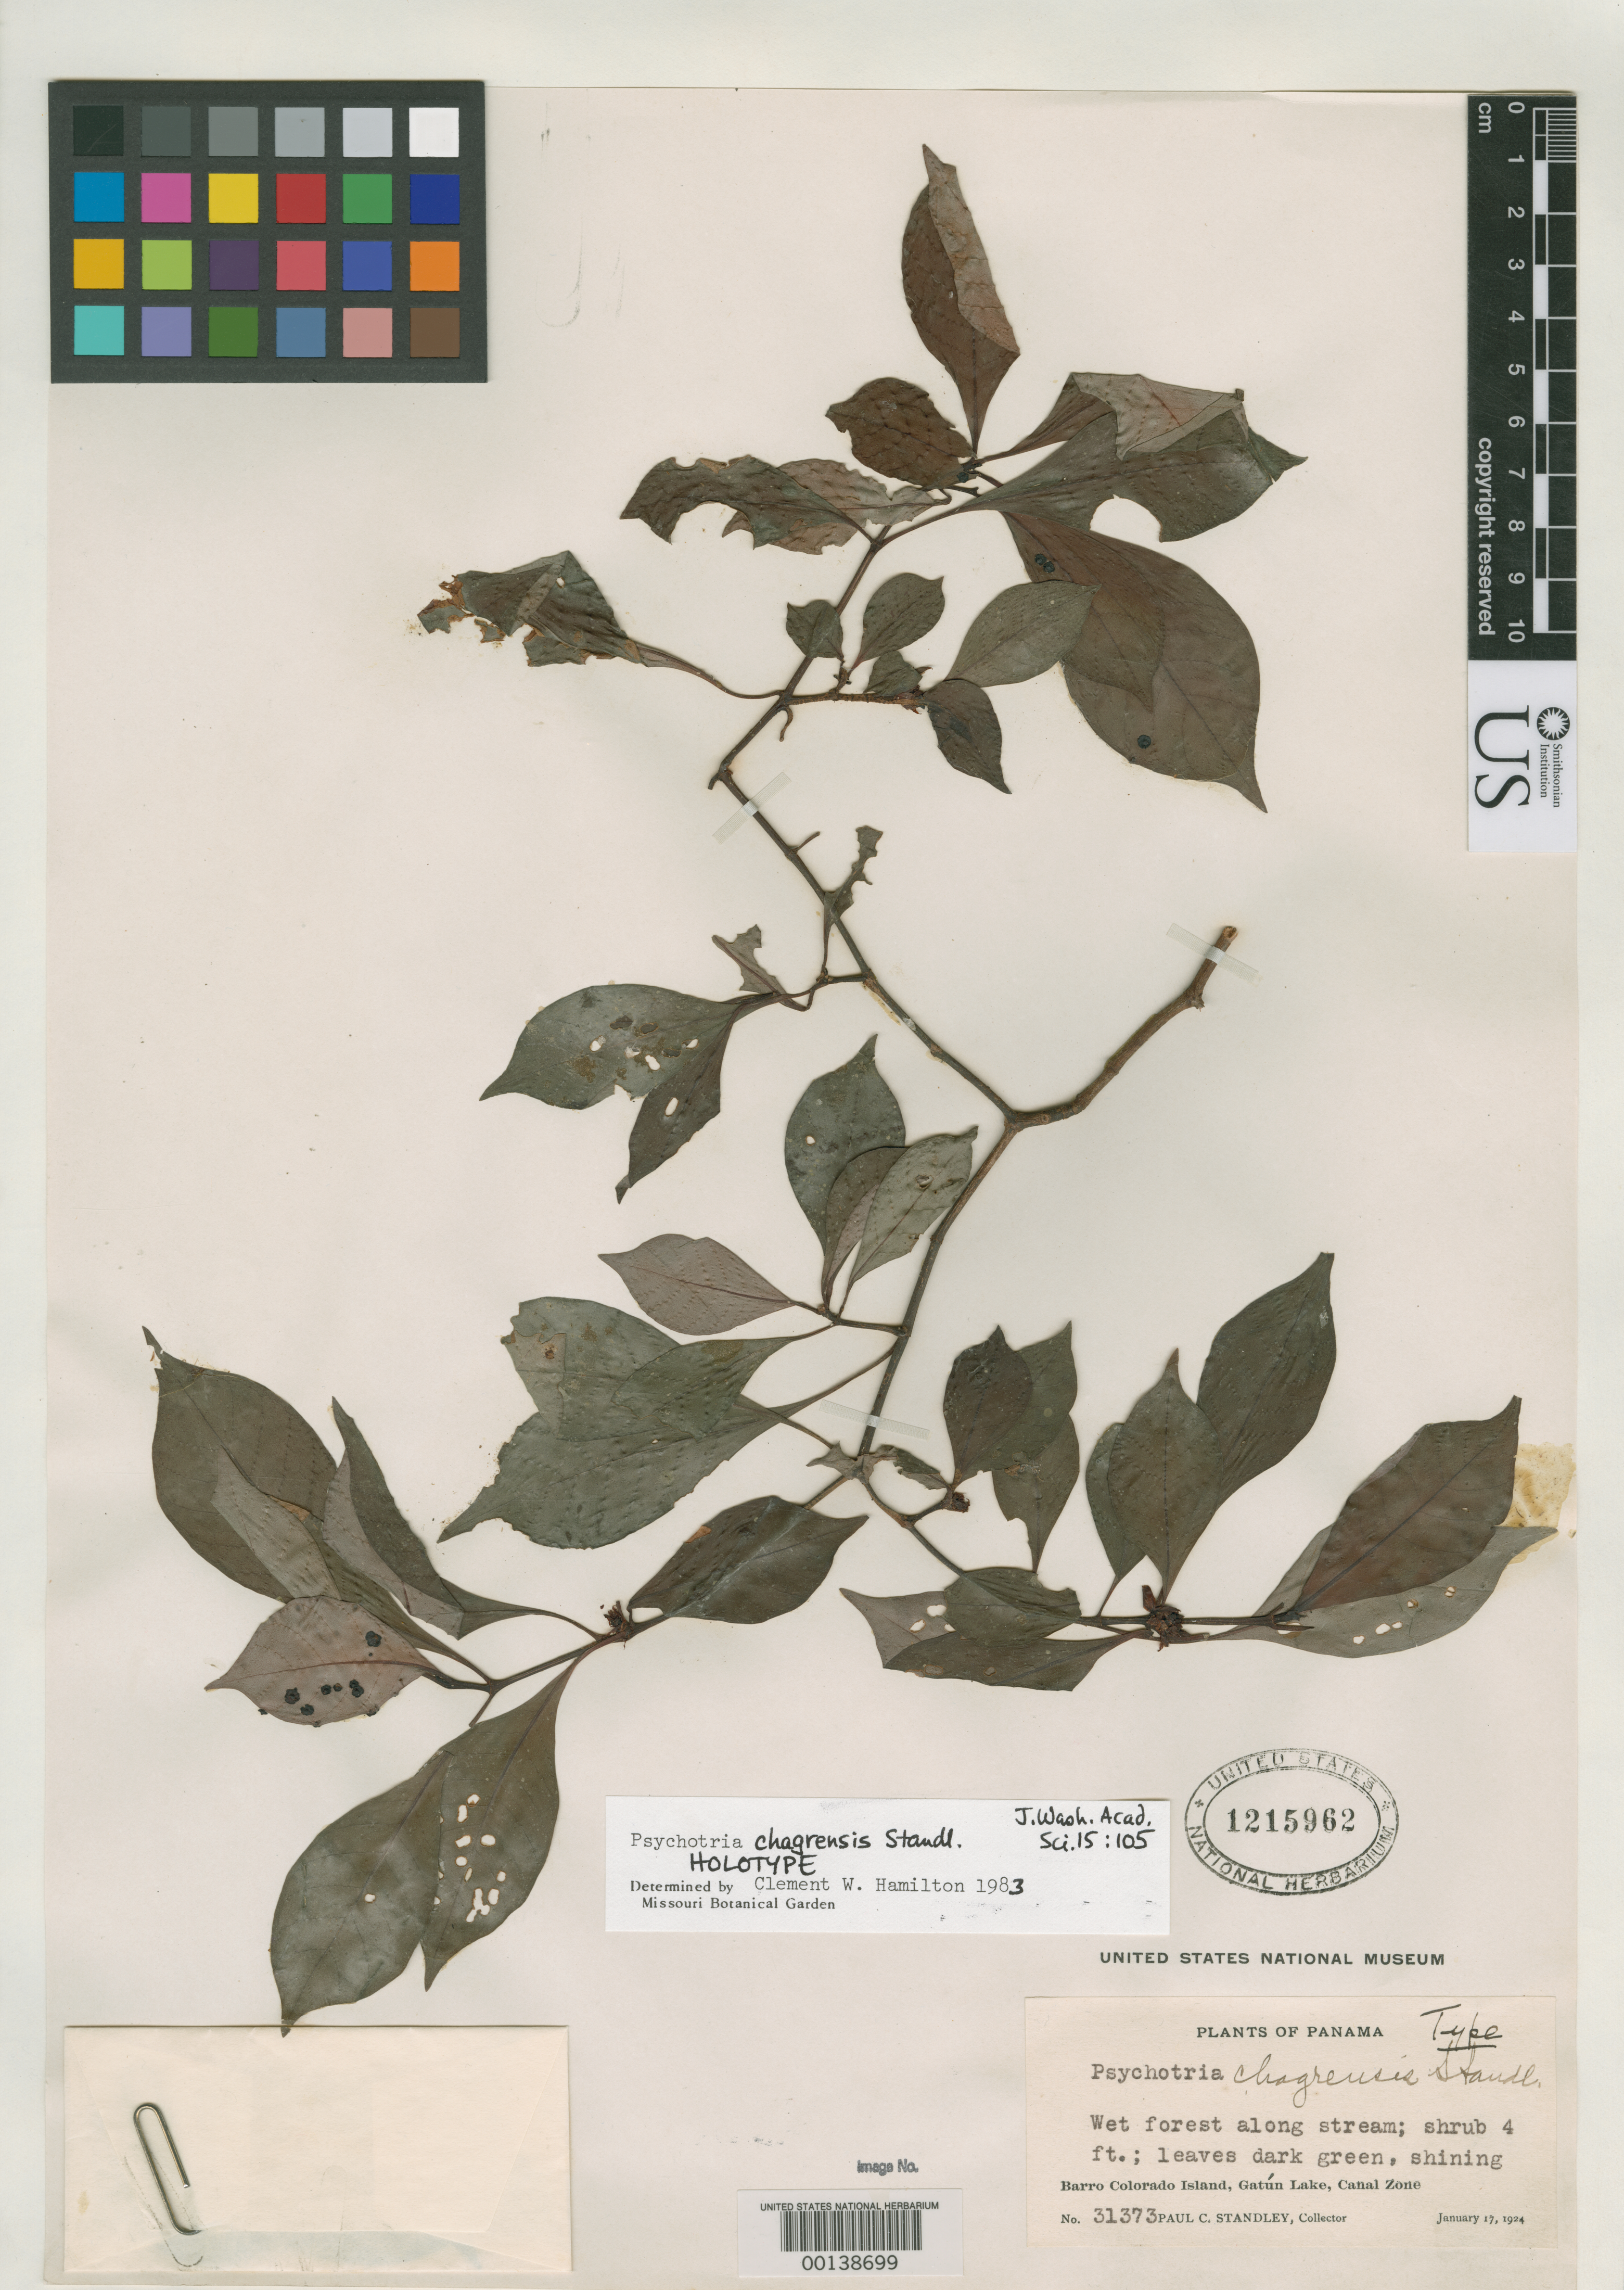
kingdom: Plantae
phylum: Tracheophyta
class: Magnoliopsida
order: Gentianales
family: Rubiaceae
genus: Psychotria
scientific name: Psychotria chagrensis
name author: Standl.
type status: Holotype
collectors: P. C. Standley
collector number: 31373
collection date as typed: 17 Jan 1924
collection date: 1924-01-17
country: Panama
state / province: Panamá Oeste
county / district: Canal Zone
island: Barro Colorado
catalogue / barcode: US 1215962